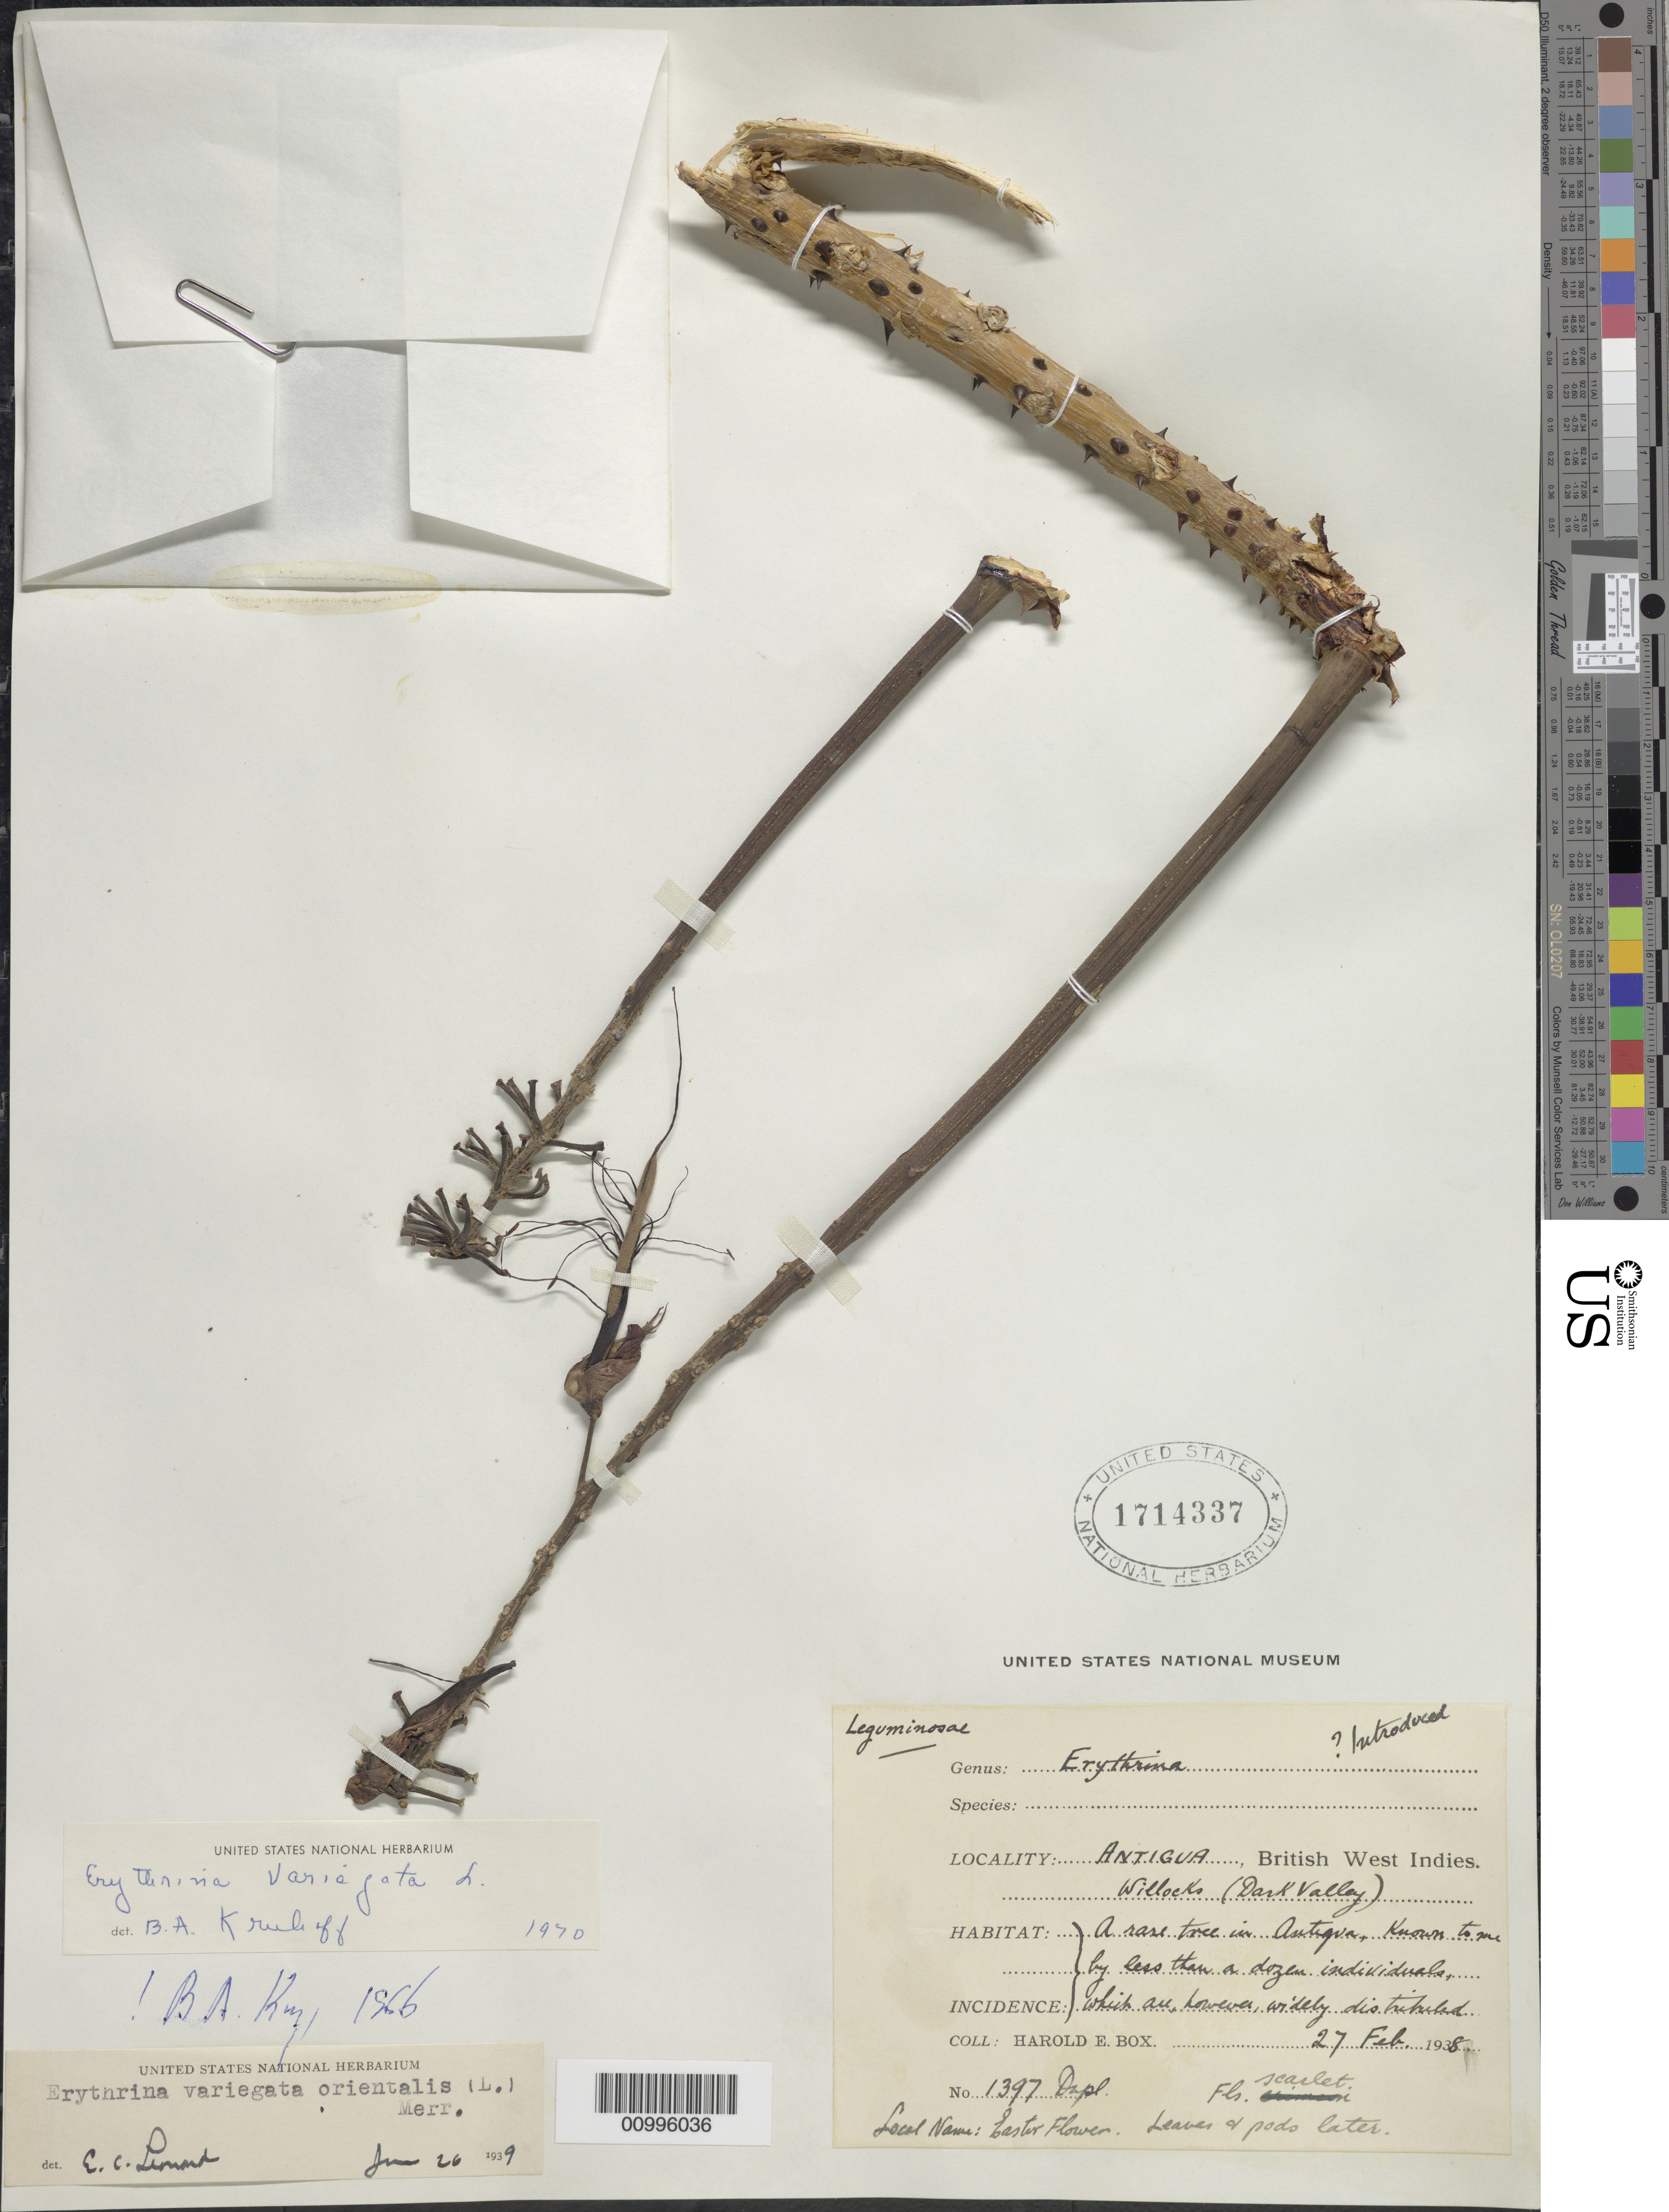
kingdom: Plantae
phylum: Tracheophyta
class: Magnoliopsida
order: Fabales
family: Fabaceae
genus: Erythrina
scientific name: Erythrina variegata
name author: L.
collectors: H. E. Box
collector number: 1397Dupl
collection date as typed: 27 Feb 1938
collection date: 1938-02-27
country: Antigua and Barbuda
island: Antigua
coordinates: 0 N, 0 E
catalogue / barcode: US 1714337